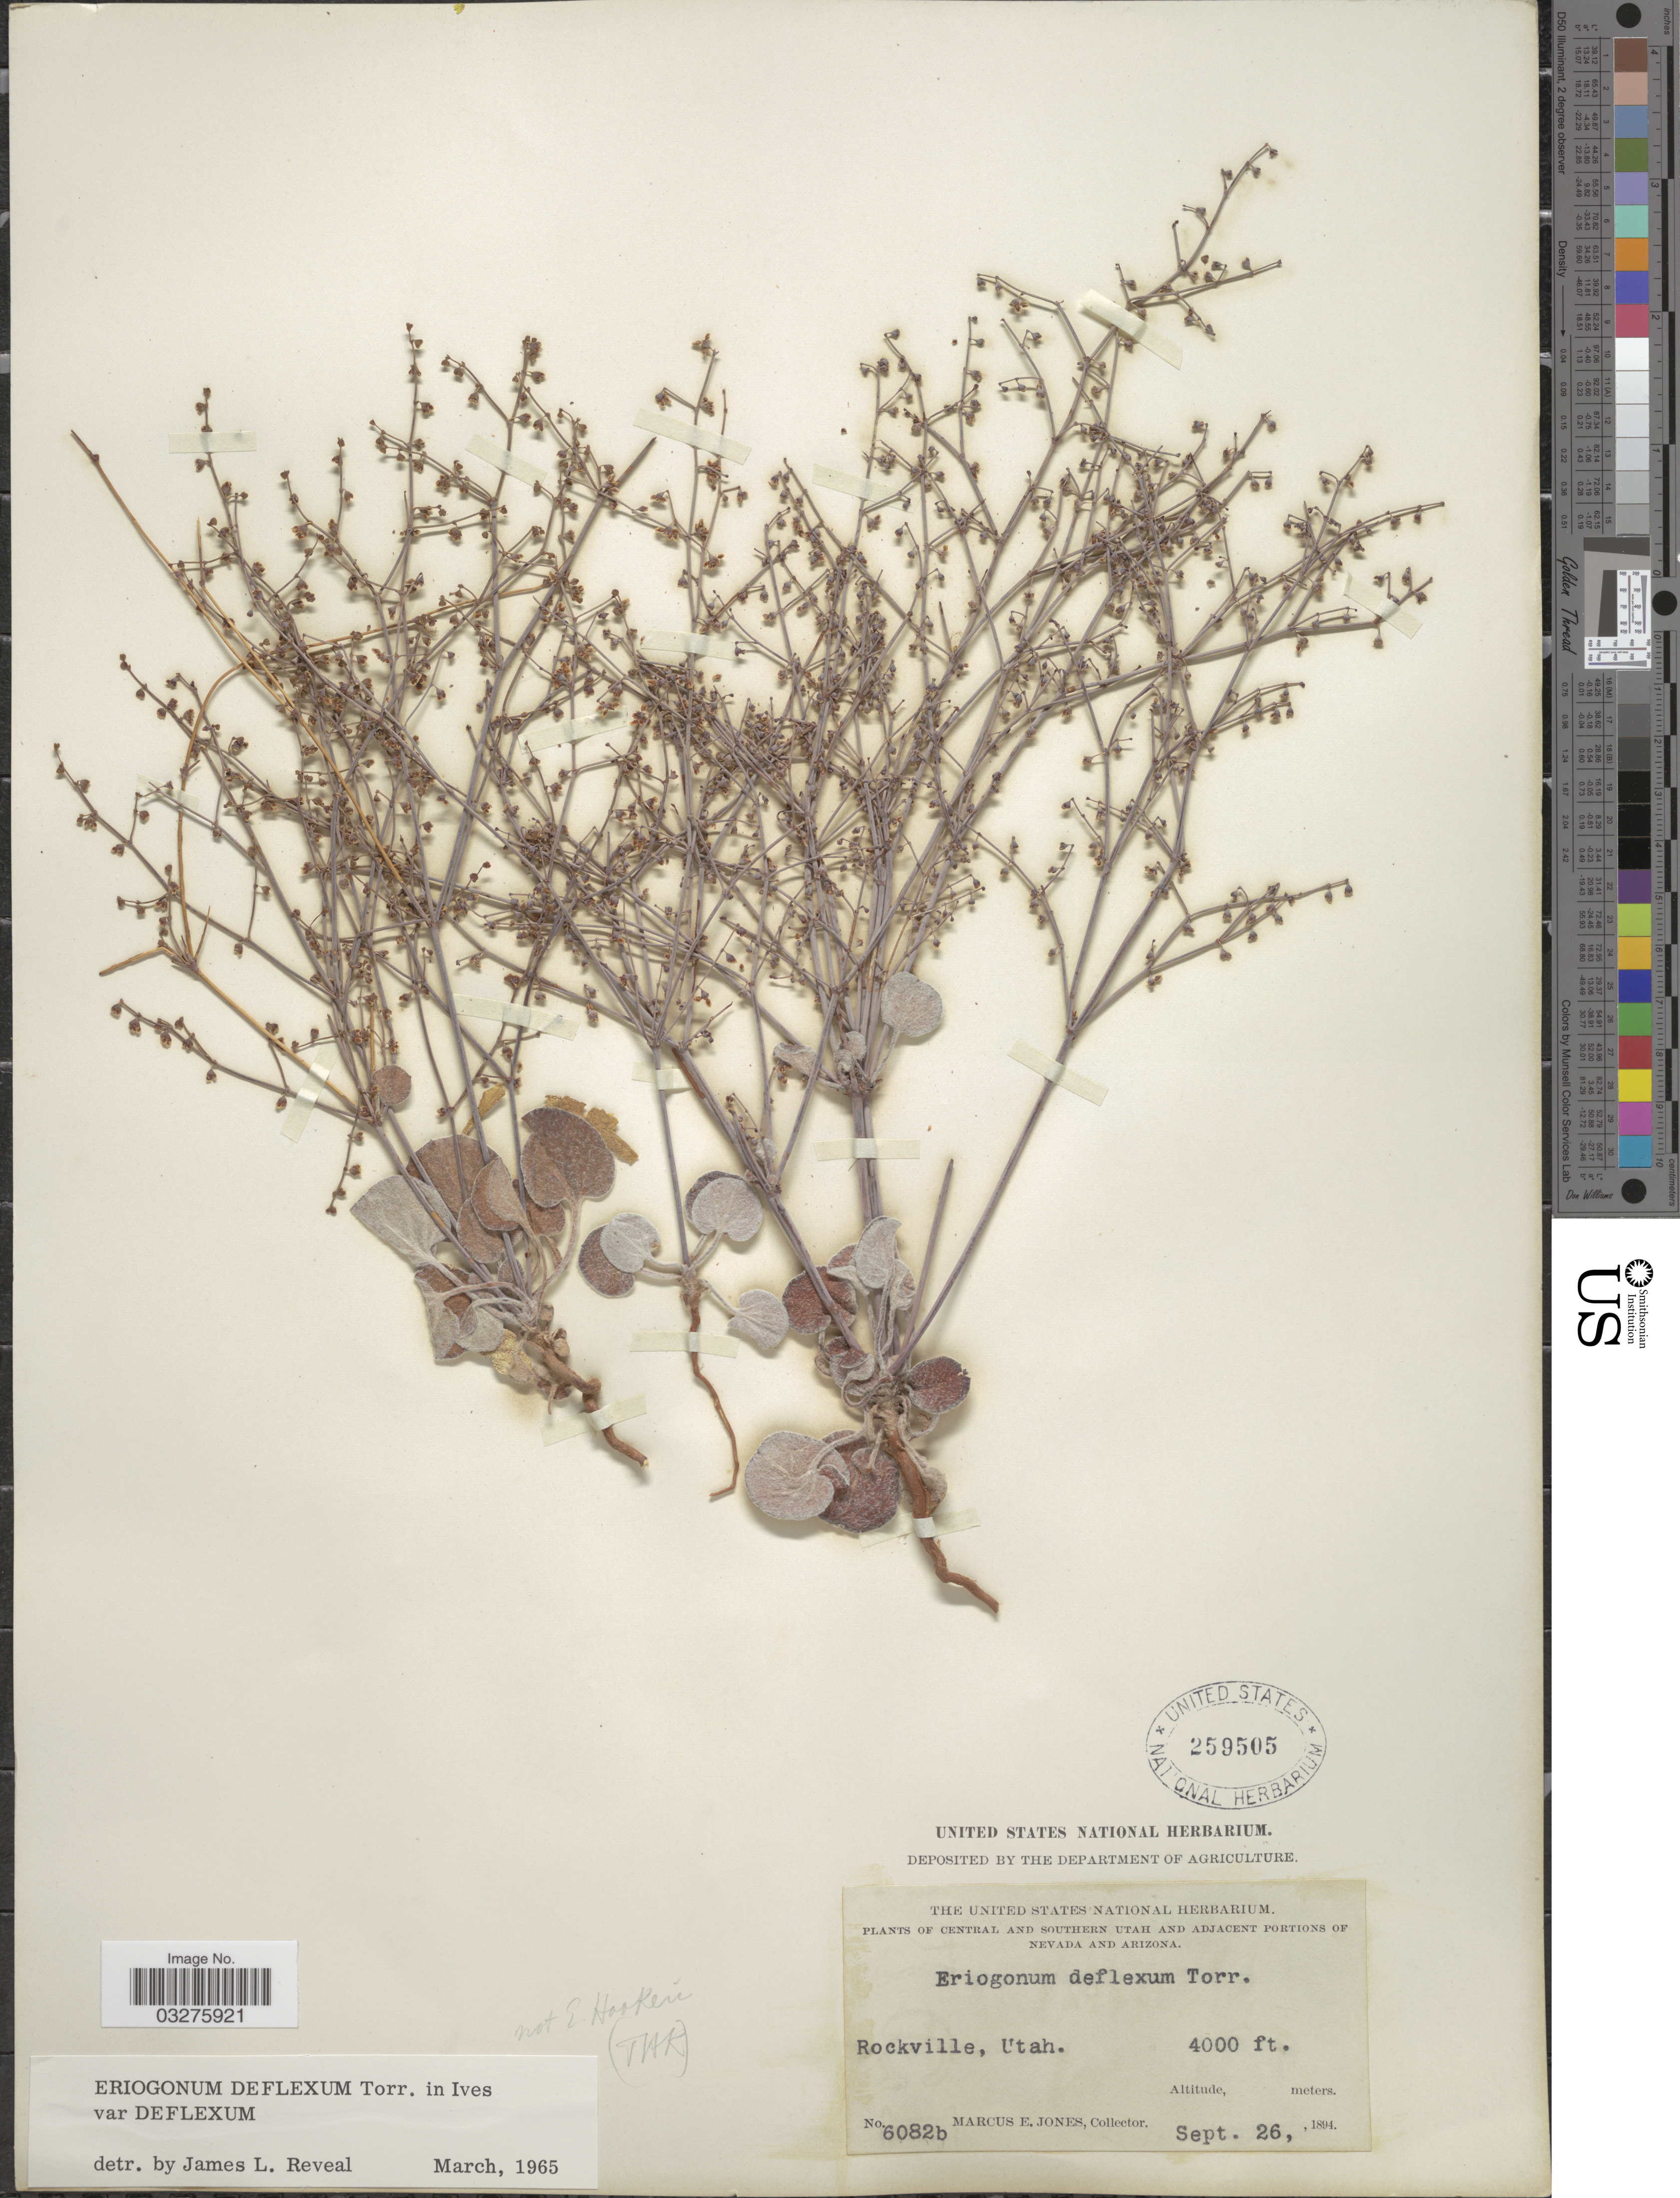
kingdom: Plantae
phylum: Tracheophyta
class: Magnoliopsida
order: Caryophyllales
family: Polygonaceae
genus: Eriogonum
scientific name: Eriogonum deflexum var. deflexum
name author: Torr. in Ives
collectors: M. E. Jones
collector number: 6082b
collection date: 1894-09-26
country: United States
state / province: Utah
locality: Central and southern Utah. Rockville.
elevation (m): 1219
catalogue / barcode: US 25905